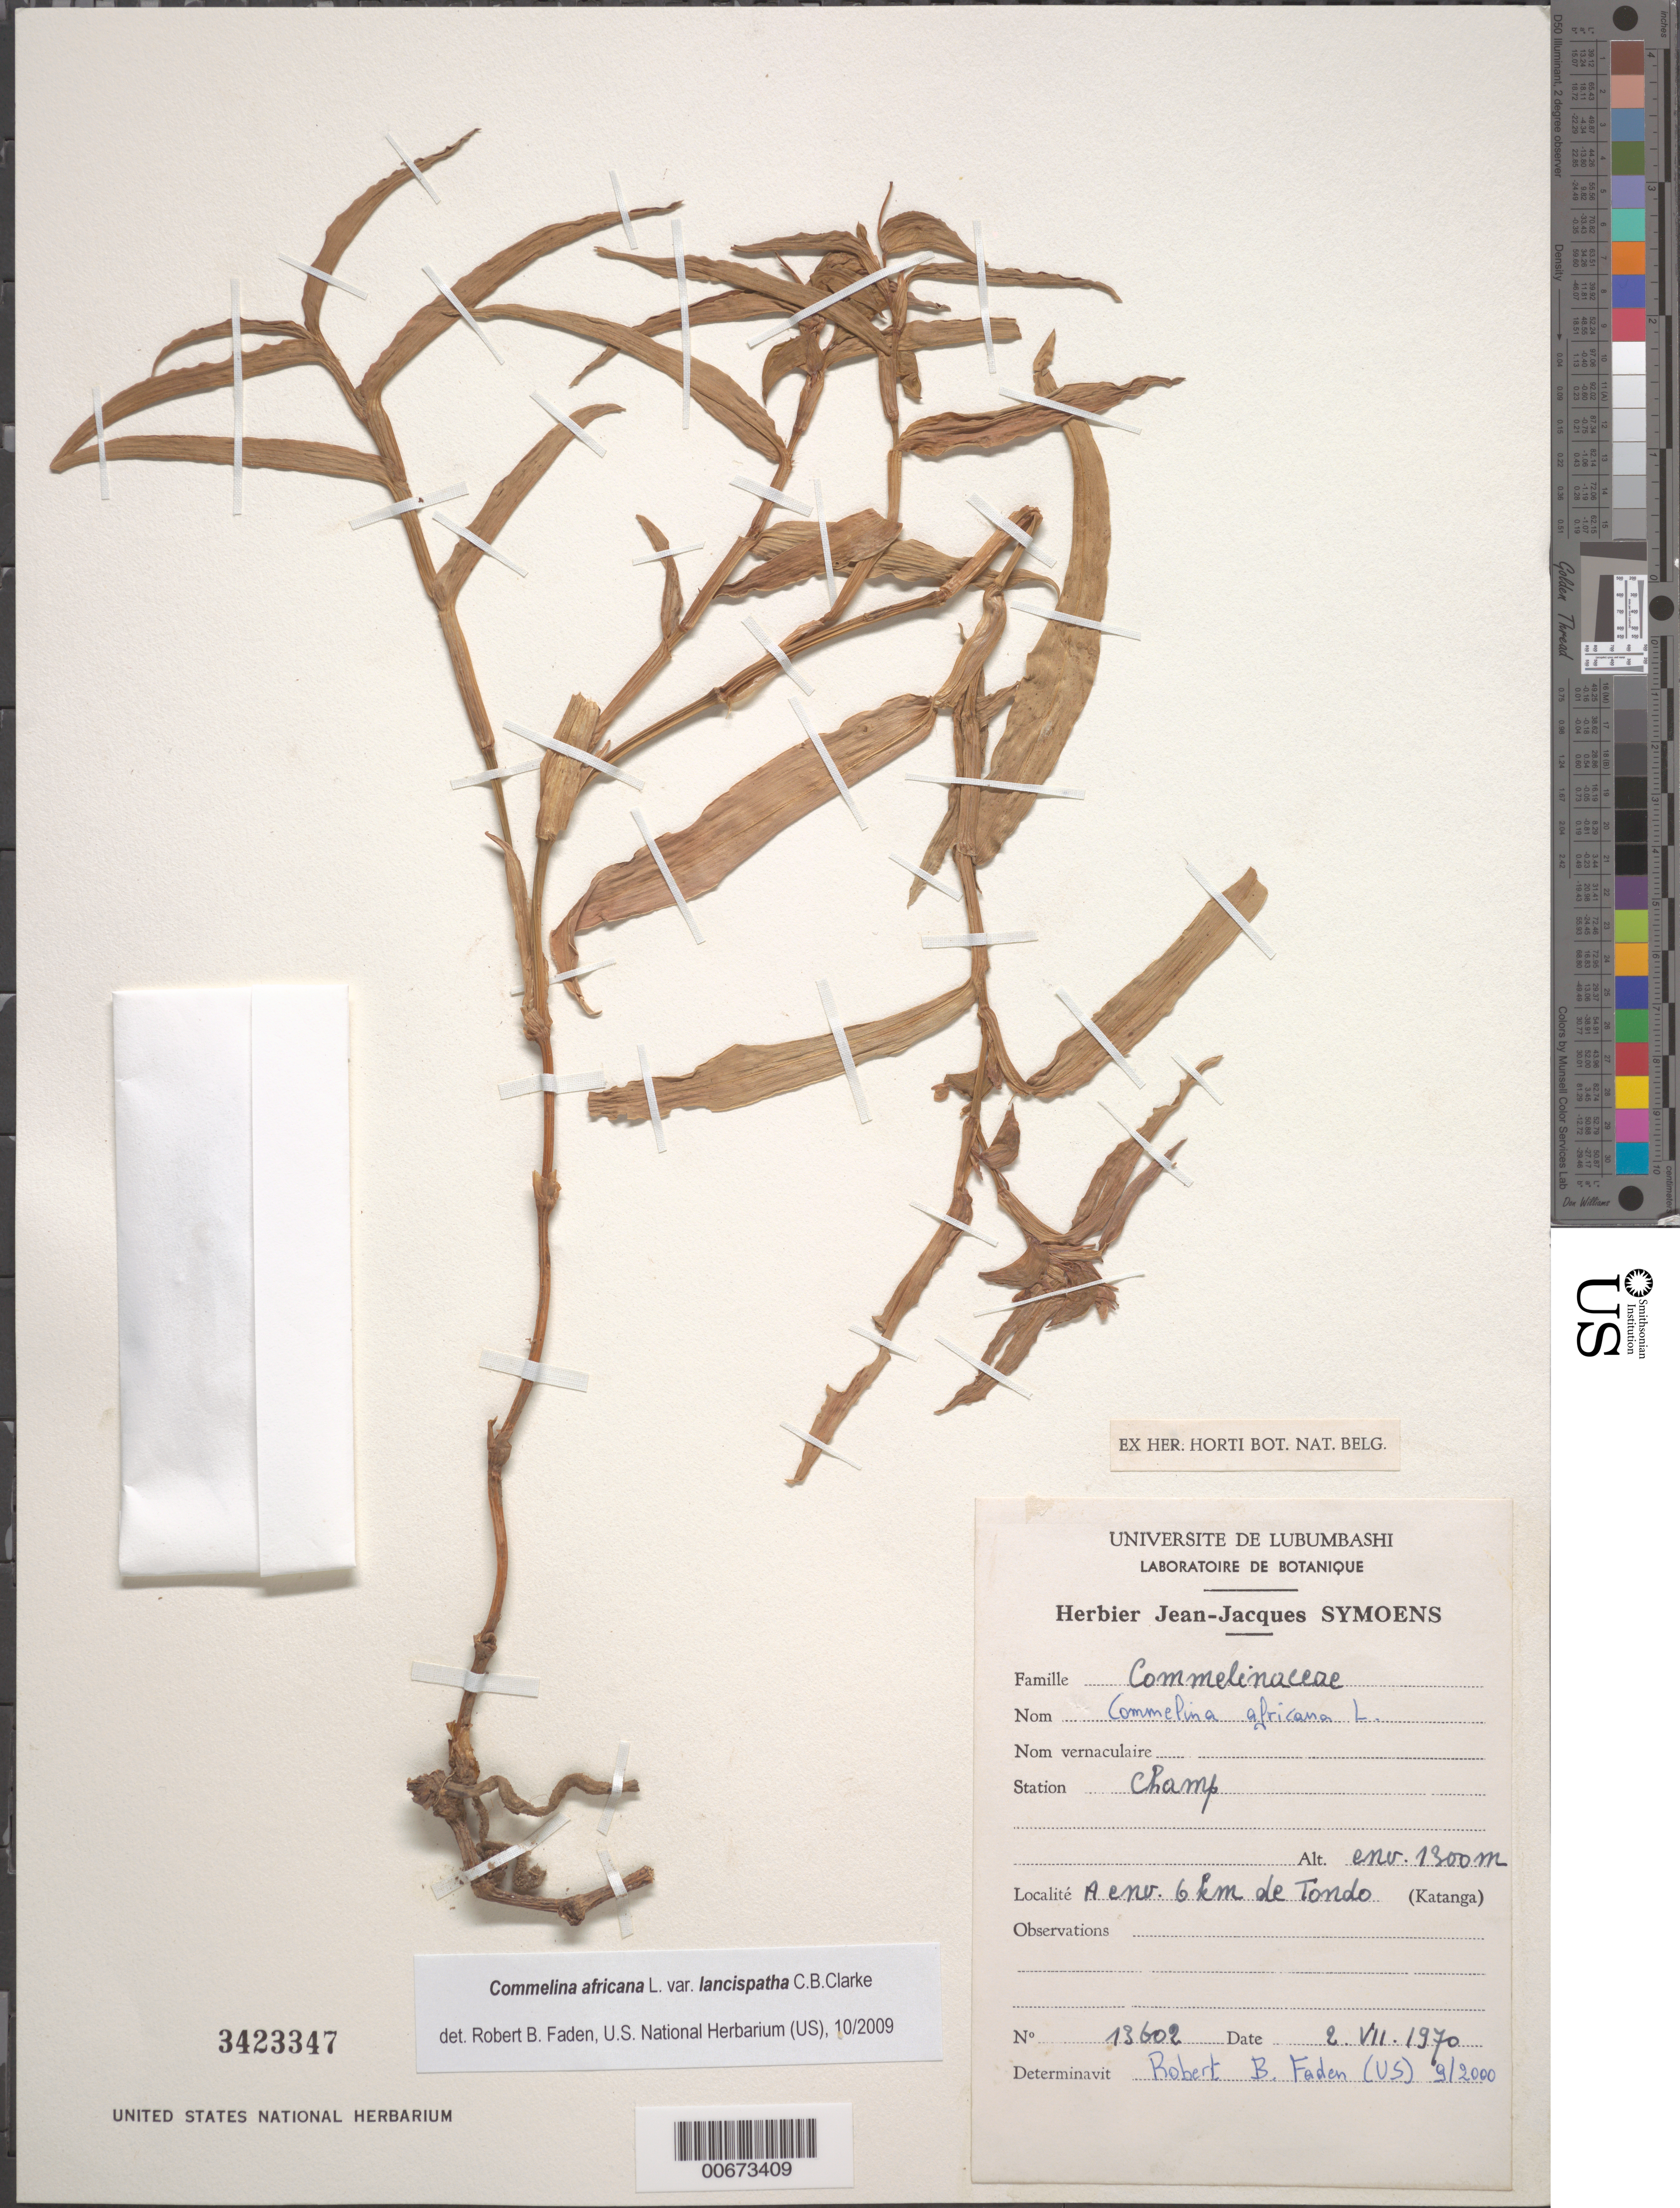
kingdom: Plantae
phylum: Tracheophyta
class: Liliopsida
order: Commelinales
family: Commelinaceae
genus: Commelina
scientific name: Commelina africana var. lancispatha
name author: C.B. Clarke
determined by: Faden, Robert B., (US), Smithsonian Institution - National Museum of Natural History (UNITED STATES)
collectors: J. Symoens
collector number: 13602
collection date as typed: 02 Jul 1970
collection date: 1970-07-02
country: Congo, Democratic Republic of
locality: Aeno, Tondo.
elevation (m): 1300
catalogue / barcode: US 3423347